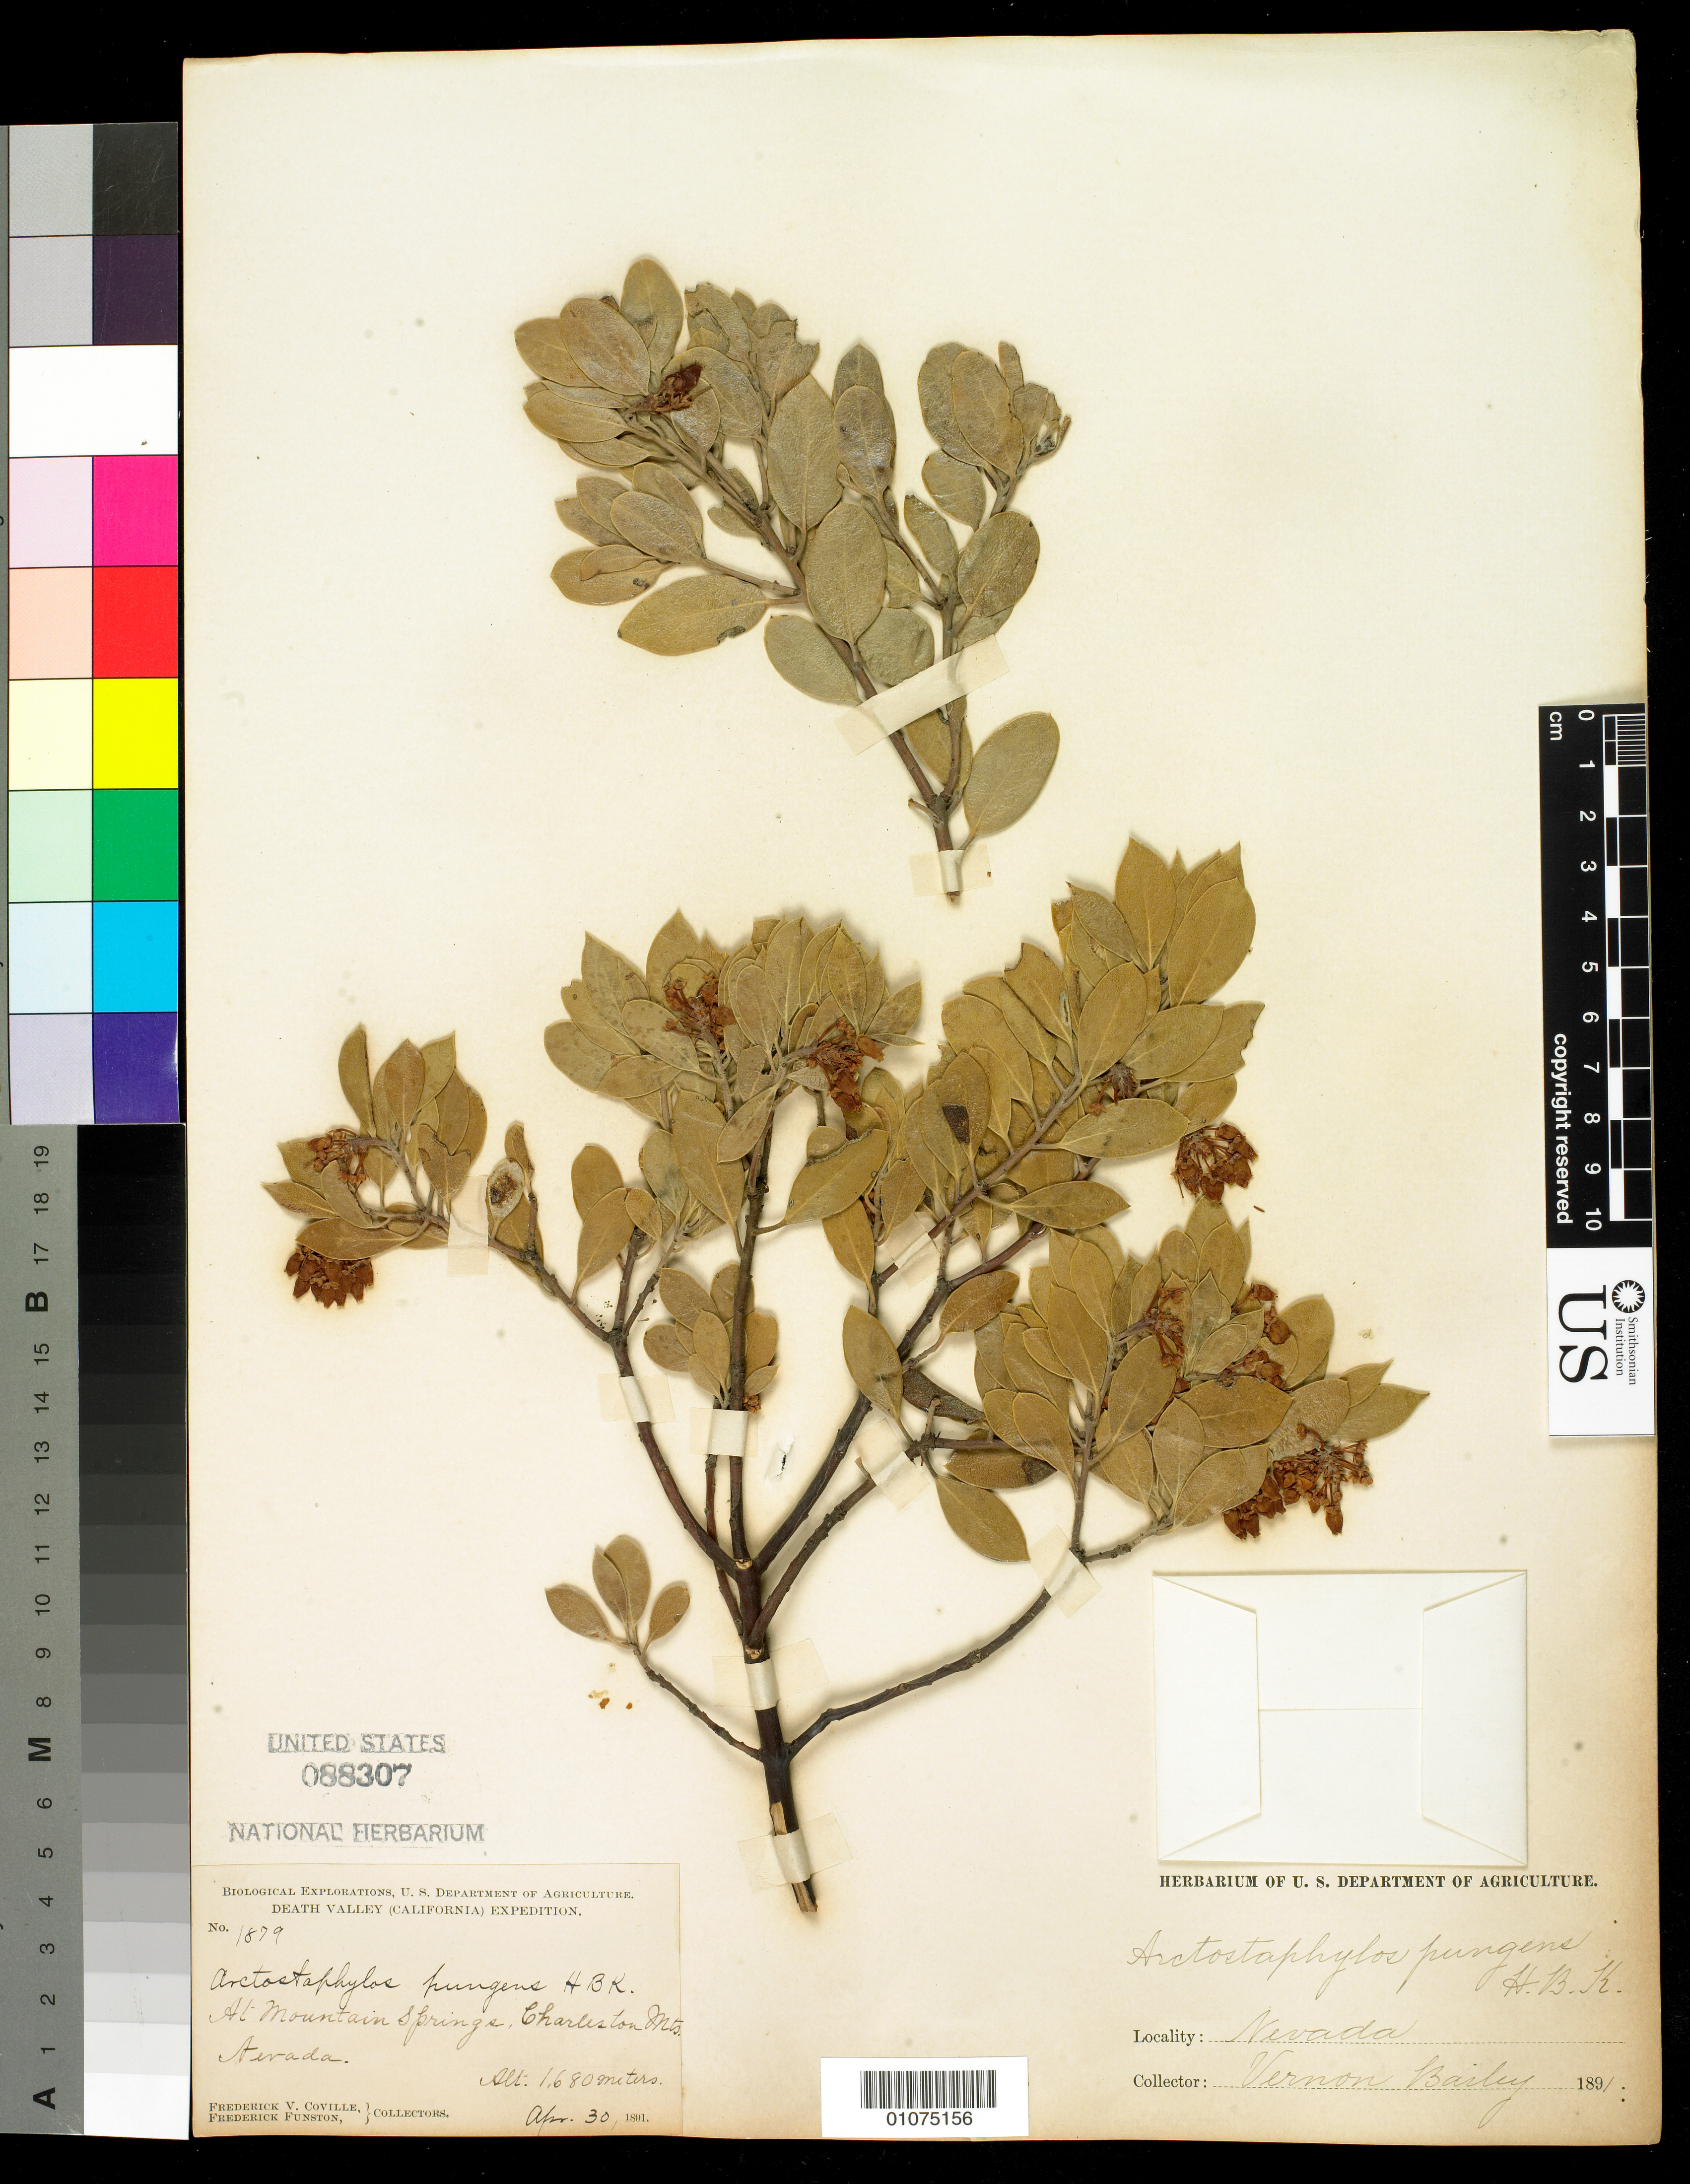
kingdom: Plantae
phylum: Tracheophyta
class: Magnoliopsida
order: Ericales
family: Ericaceae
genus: Arctostaphylos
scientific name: Arctostaphylos pungens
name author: Kunth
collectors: F. V. Coville & F. Funston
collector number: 1879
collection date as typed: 30 Apr 1891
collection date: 1891-04-30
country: United States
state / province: Nevada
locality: At Mountain Springs, Charleston Mts.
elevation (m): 1680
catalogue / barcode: US 88307